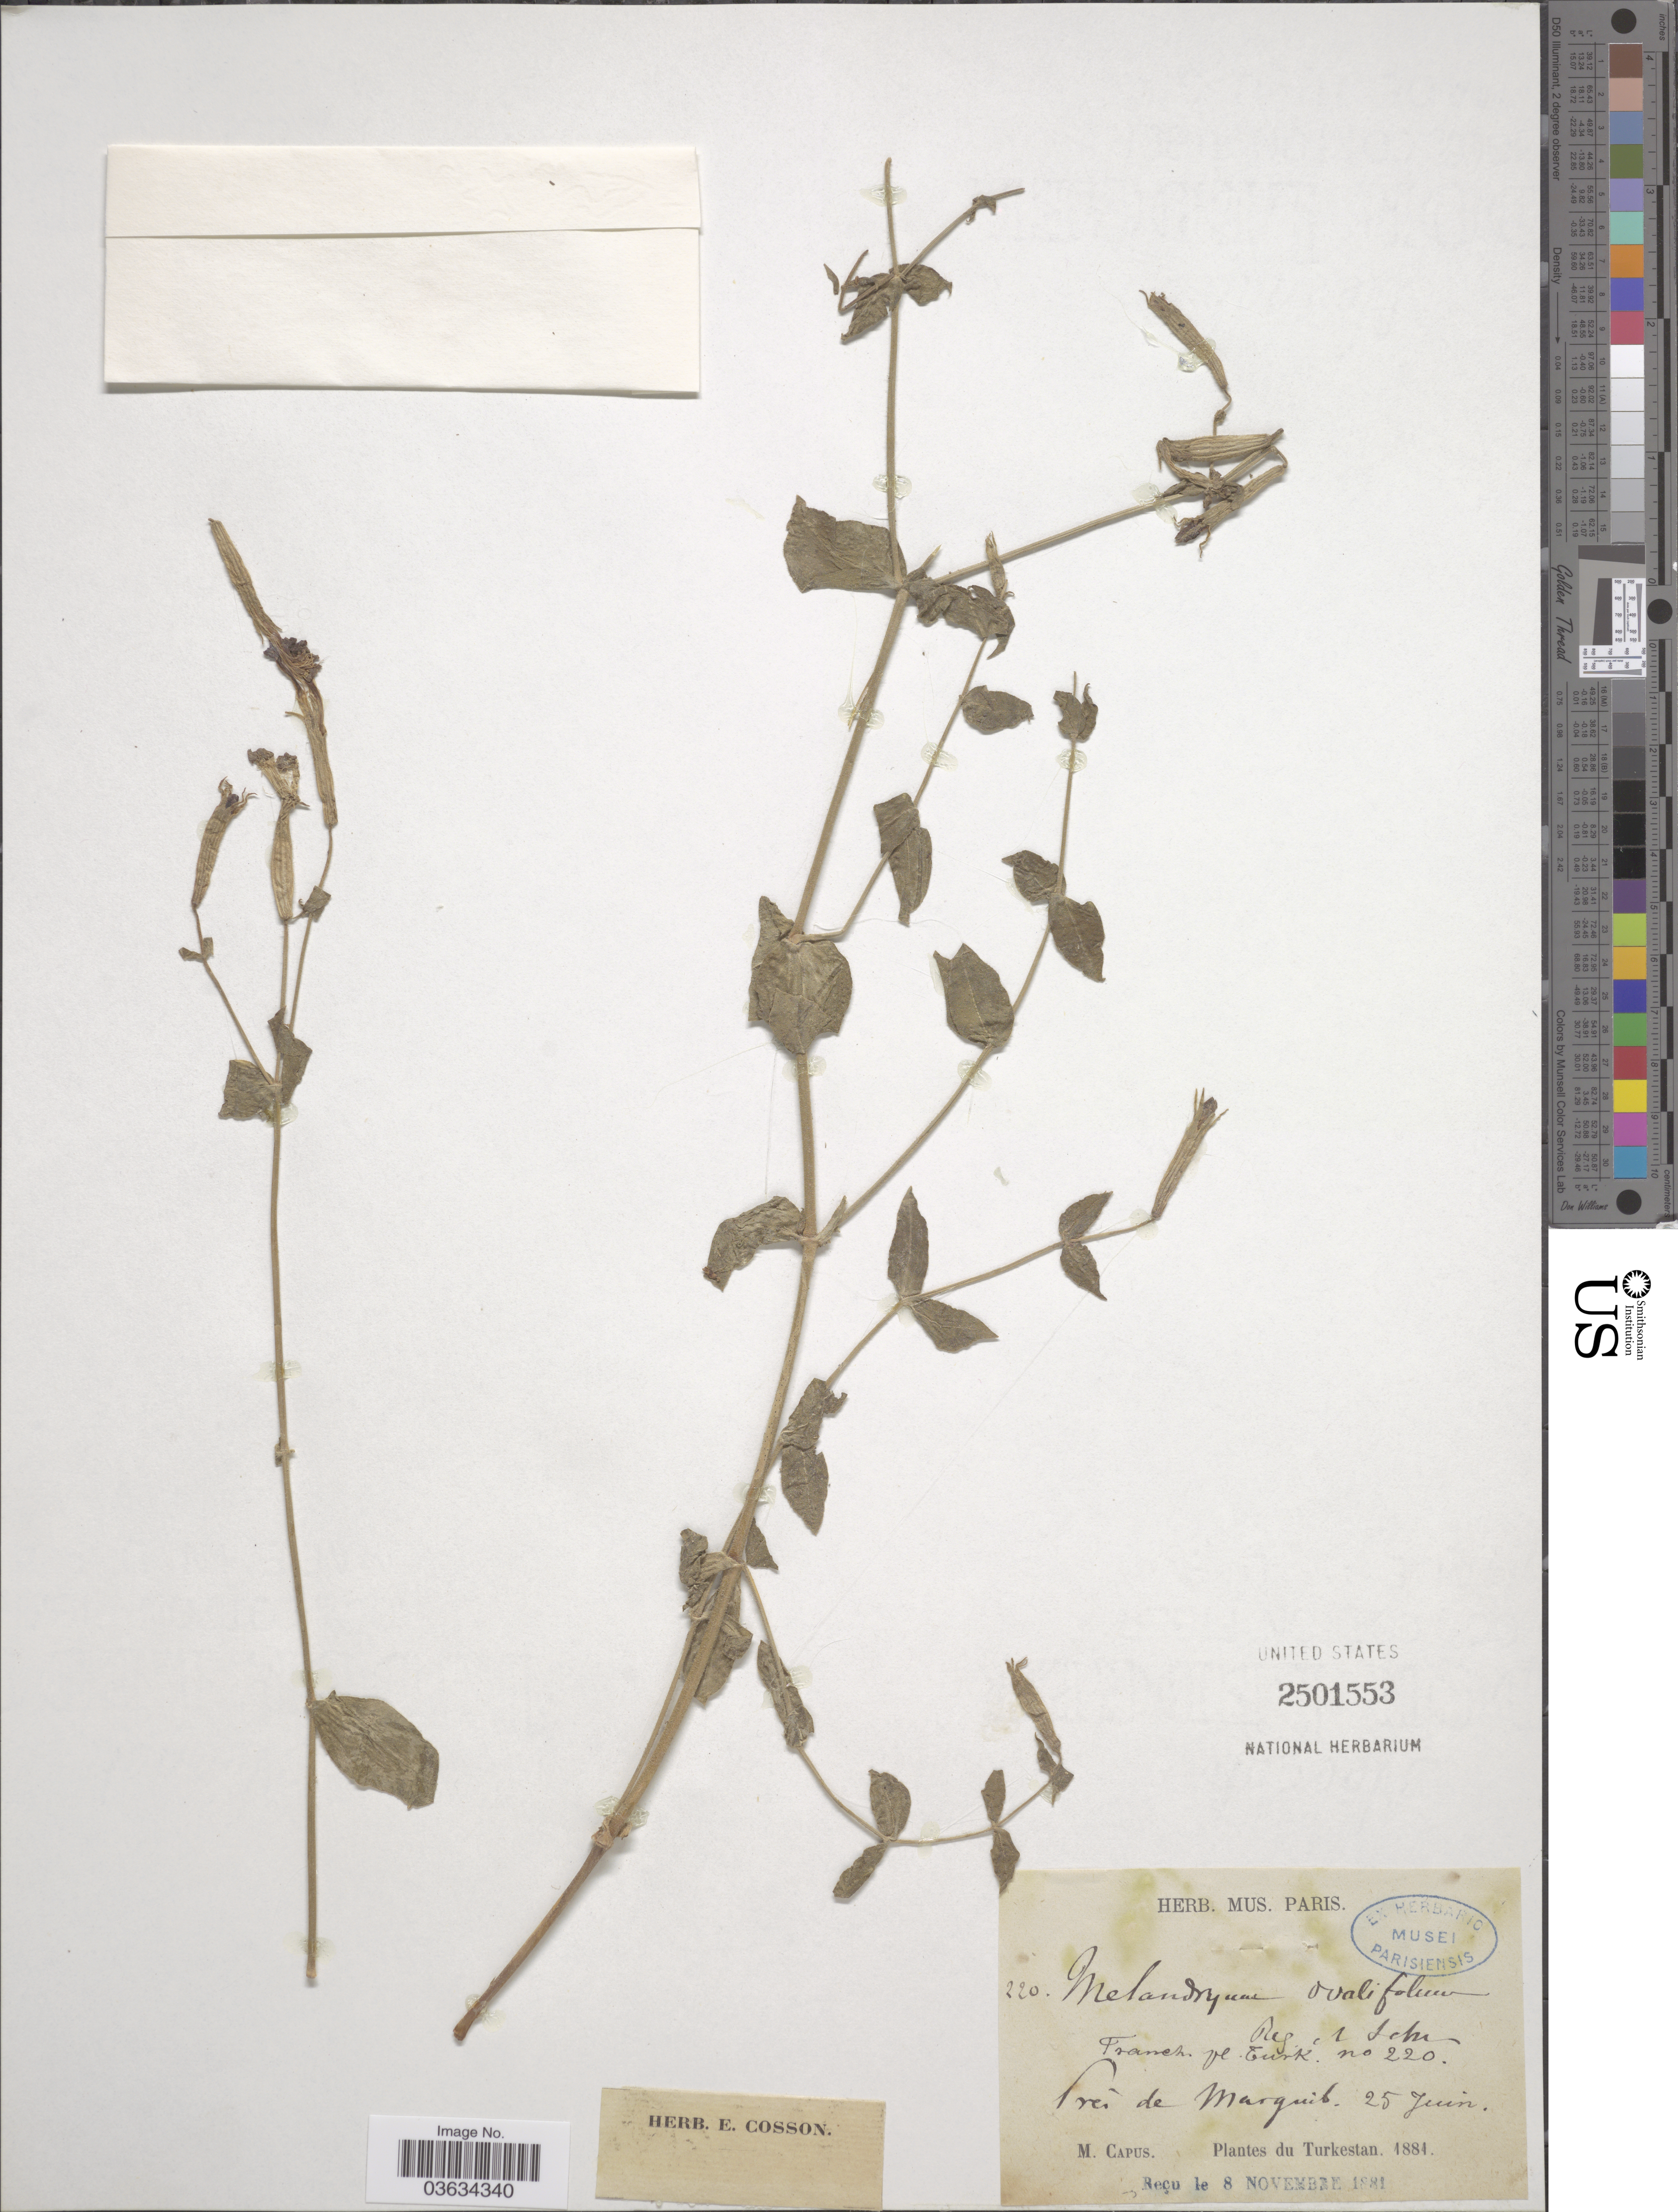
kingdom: Plantae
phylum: Tracheophyta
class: Magnoliopsida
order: Caryophyllales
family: Caryophyllaceae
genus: Silene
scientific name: Silene ovalifolia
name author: (Regel & Schmalh.) Melzh.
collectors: M. Capus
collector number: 220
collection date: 1884-06-25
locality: Pres de Marguit. [interpreted] Turkestan.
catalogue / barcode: US 2501553